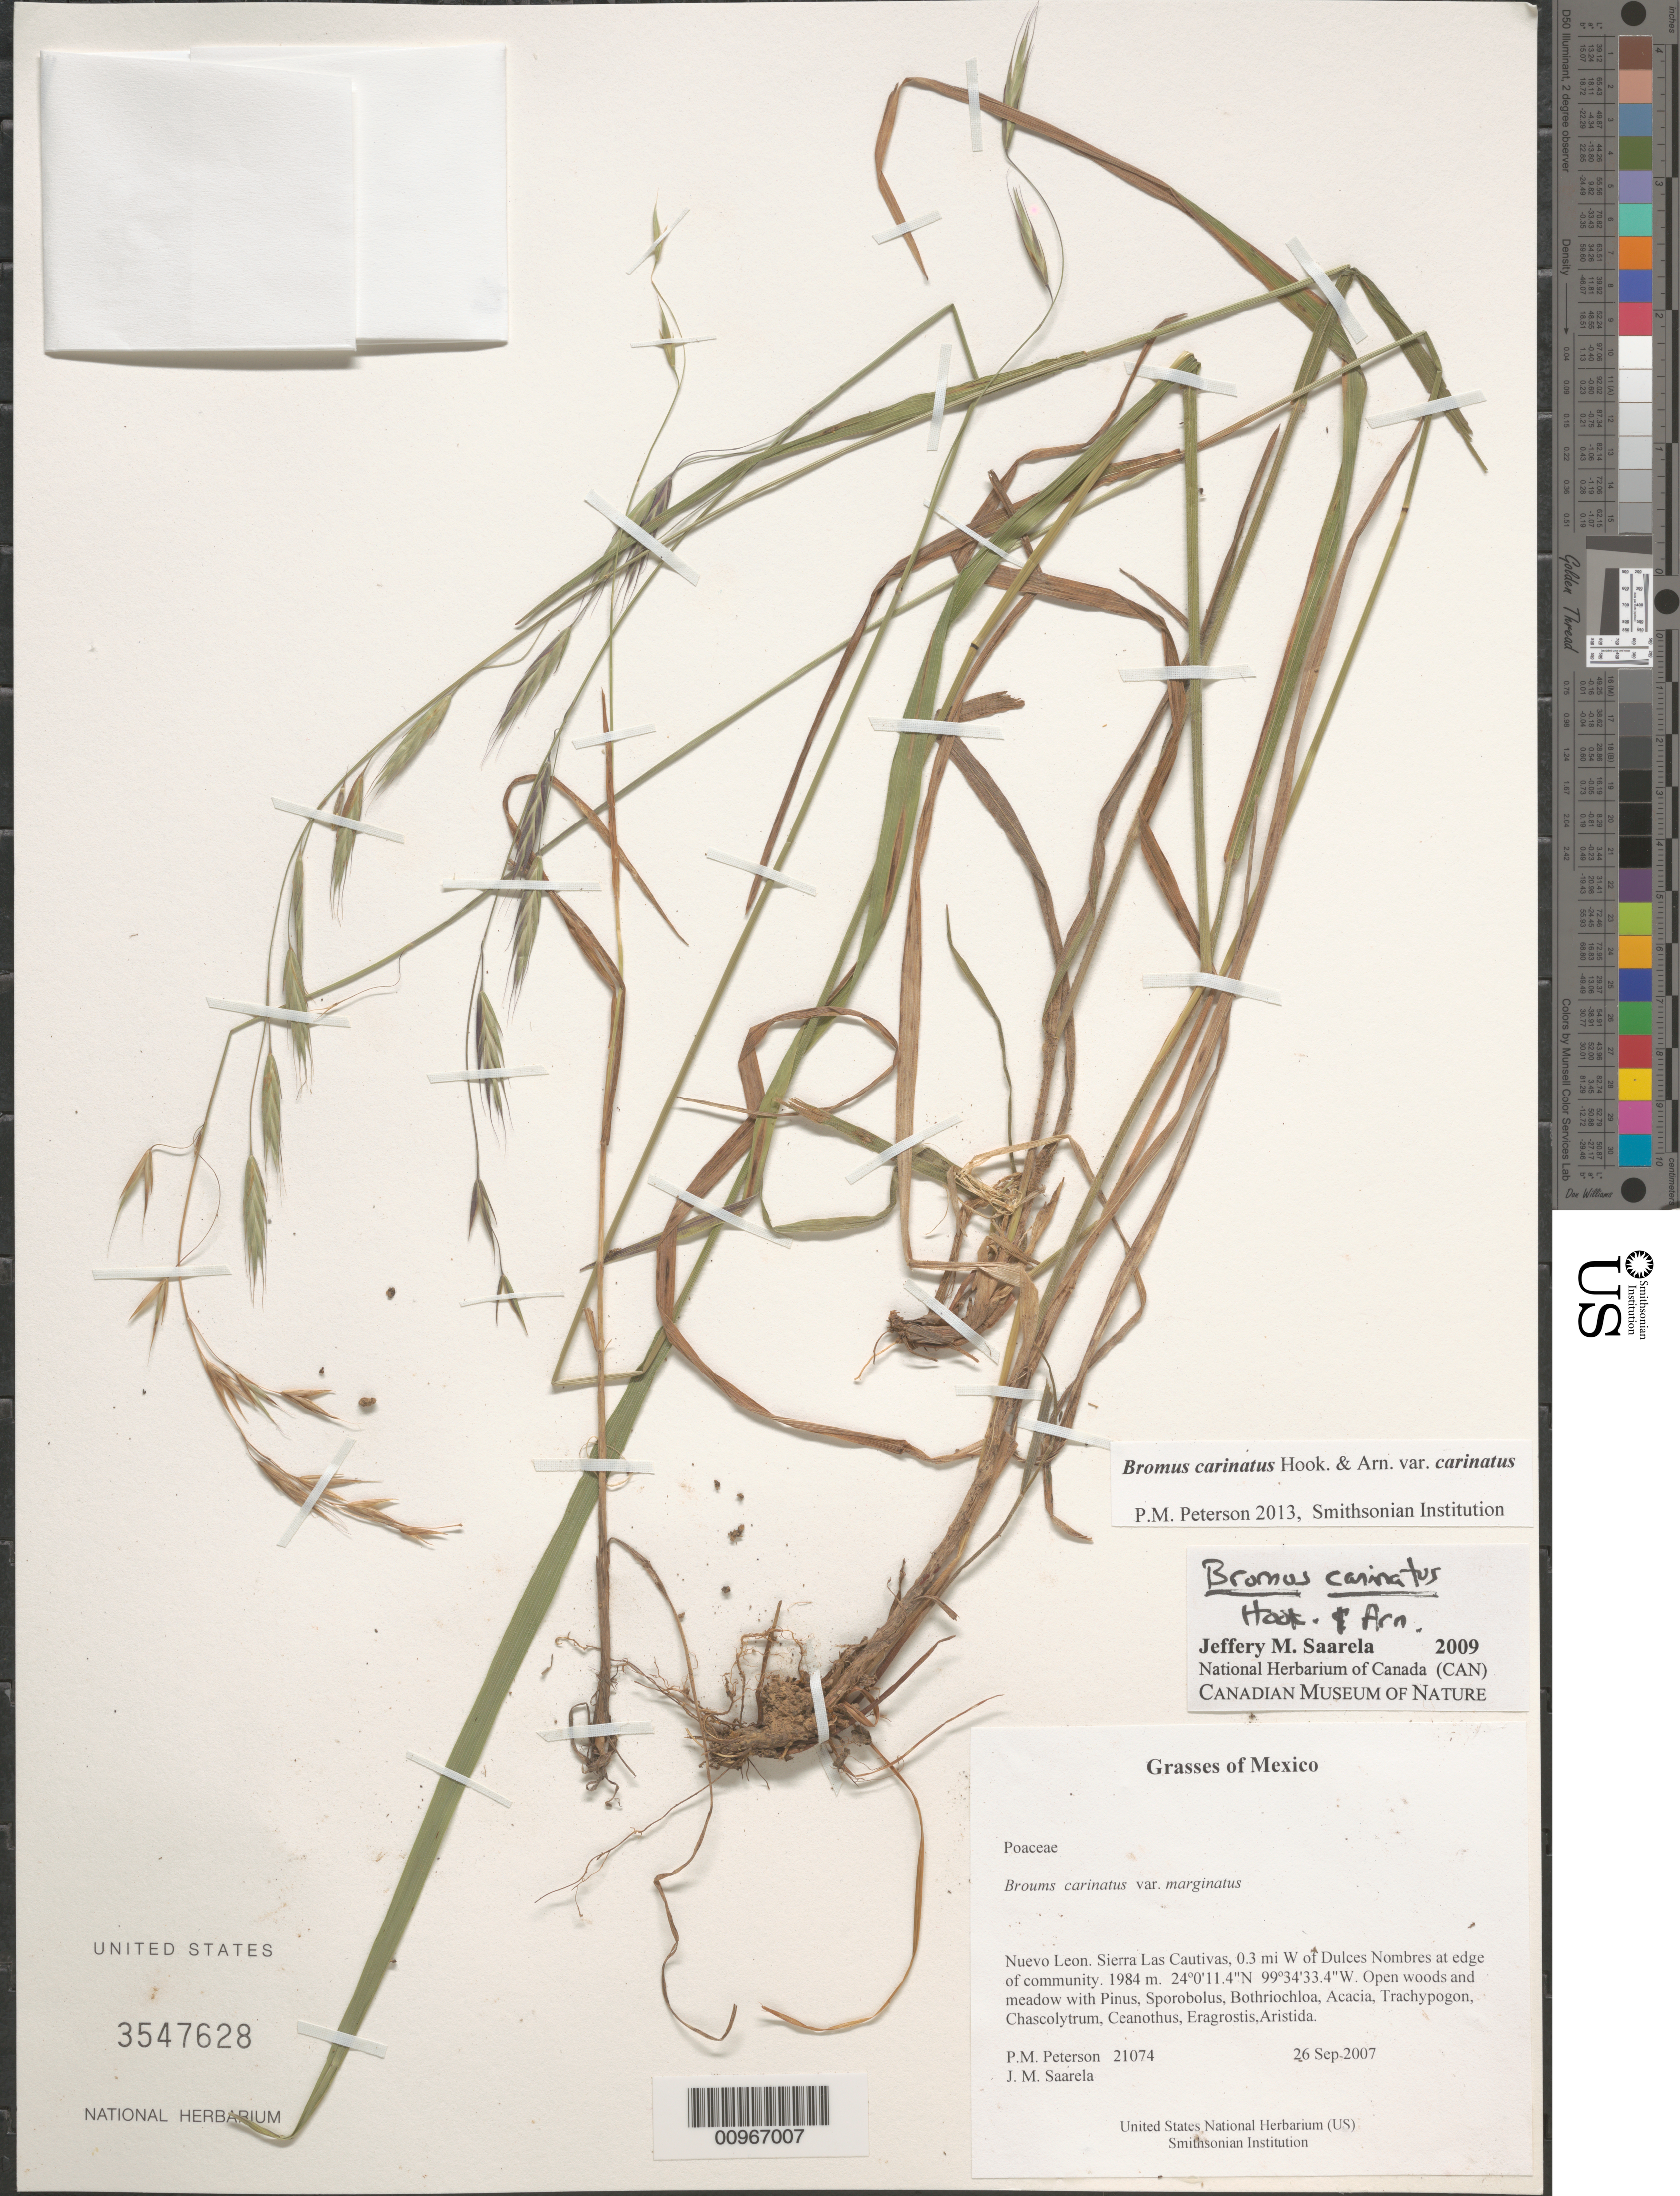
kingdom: Plantae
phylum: Tracheophyta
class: Liliopsida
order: Poales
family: Poaceae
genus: Bromus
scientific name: Bromus carinatus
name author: Hook. & Arn.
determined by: Saarela, J. M., (CAN), Canadian Museum of Nature (CANADA)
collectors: P. M. Peterson & J. Saarela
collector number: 21074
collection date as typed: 26 Sep 2007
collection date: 2007-09-26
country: Mexico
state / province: Nuevo León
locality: Sierra Las Cautivas, 0.3 mi W of Dulces Nombres at edge of community.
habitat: Open woods and meadow with Pinus, Sporobolus, Bothriochloa, Acacia, Trachypogon, Chascolytrum, Ceanothus, Eragrostis,Aristida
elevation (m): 1984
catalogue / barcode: US 3547628